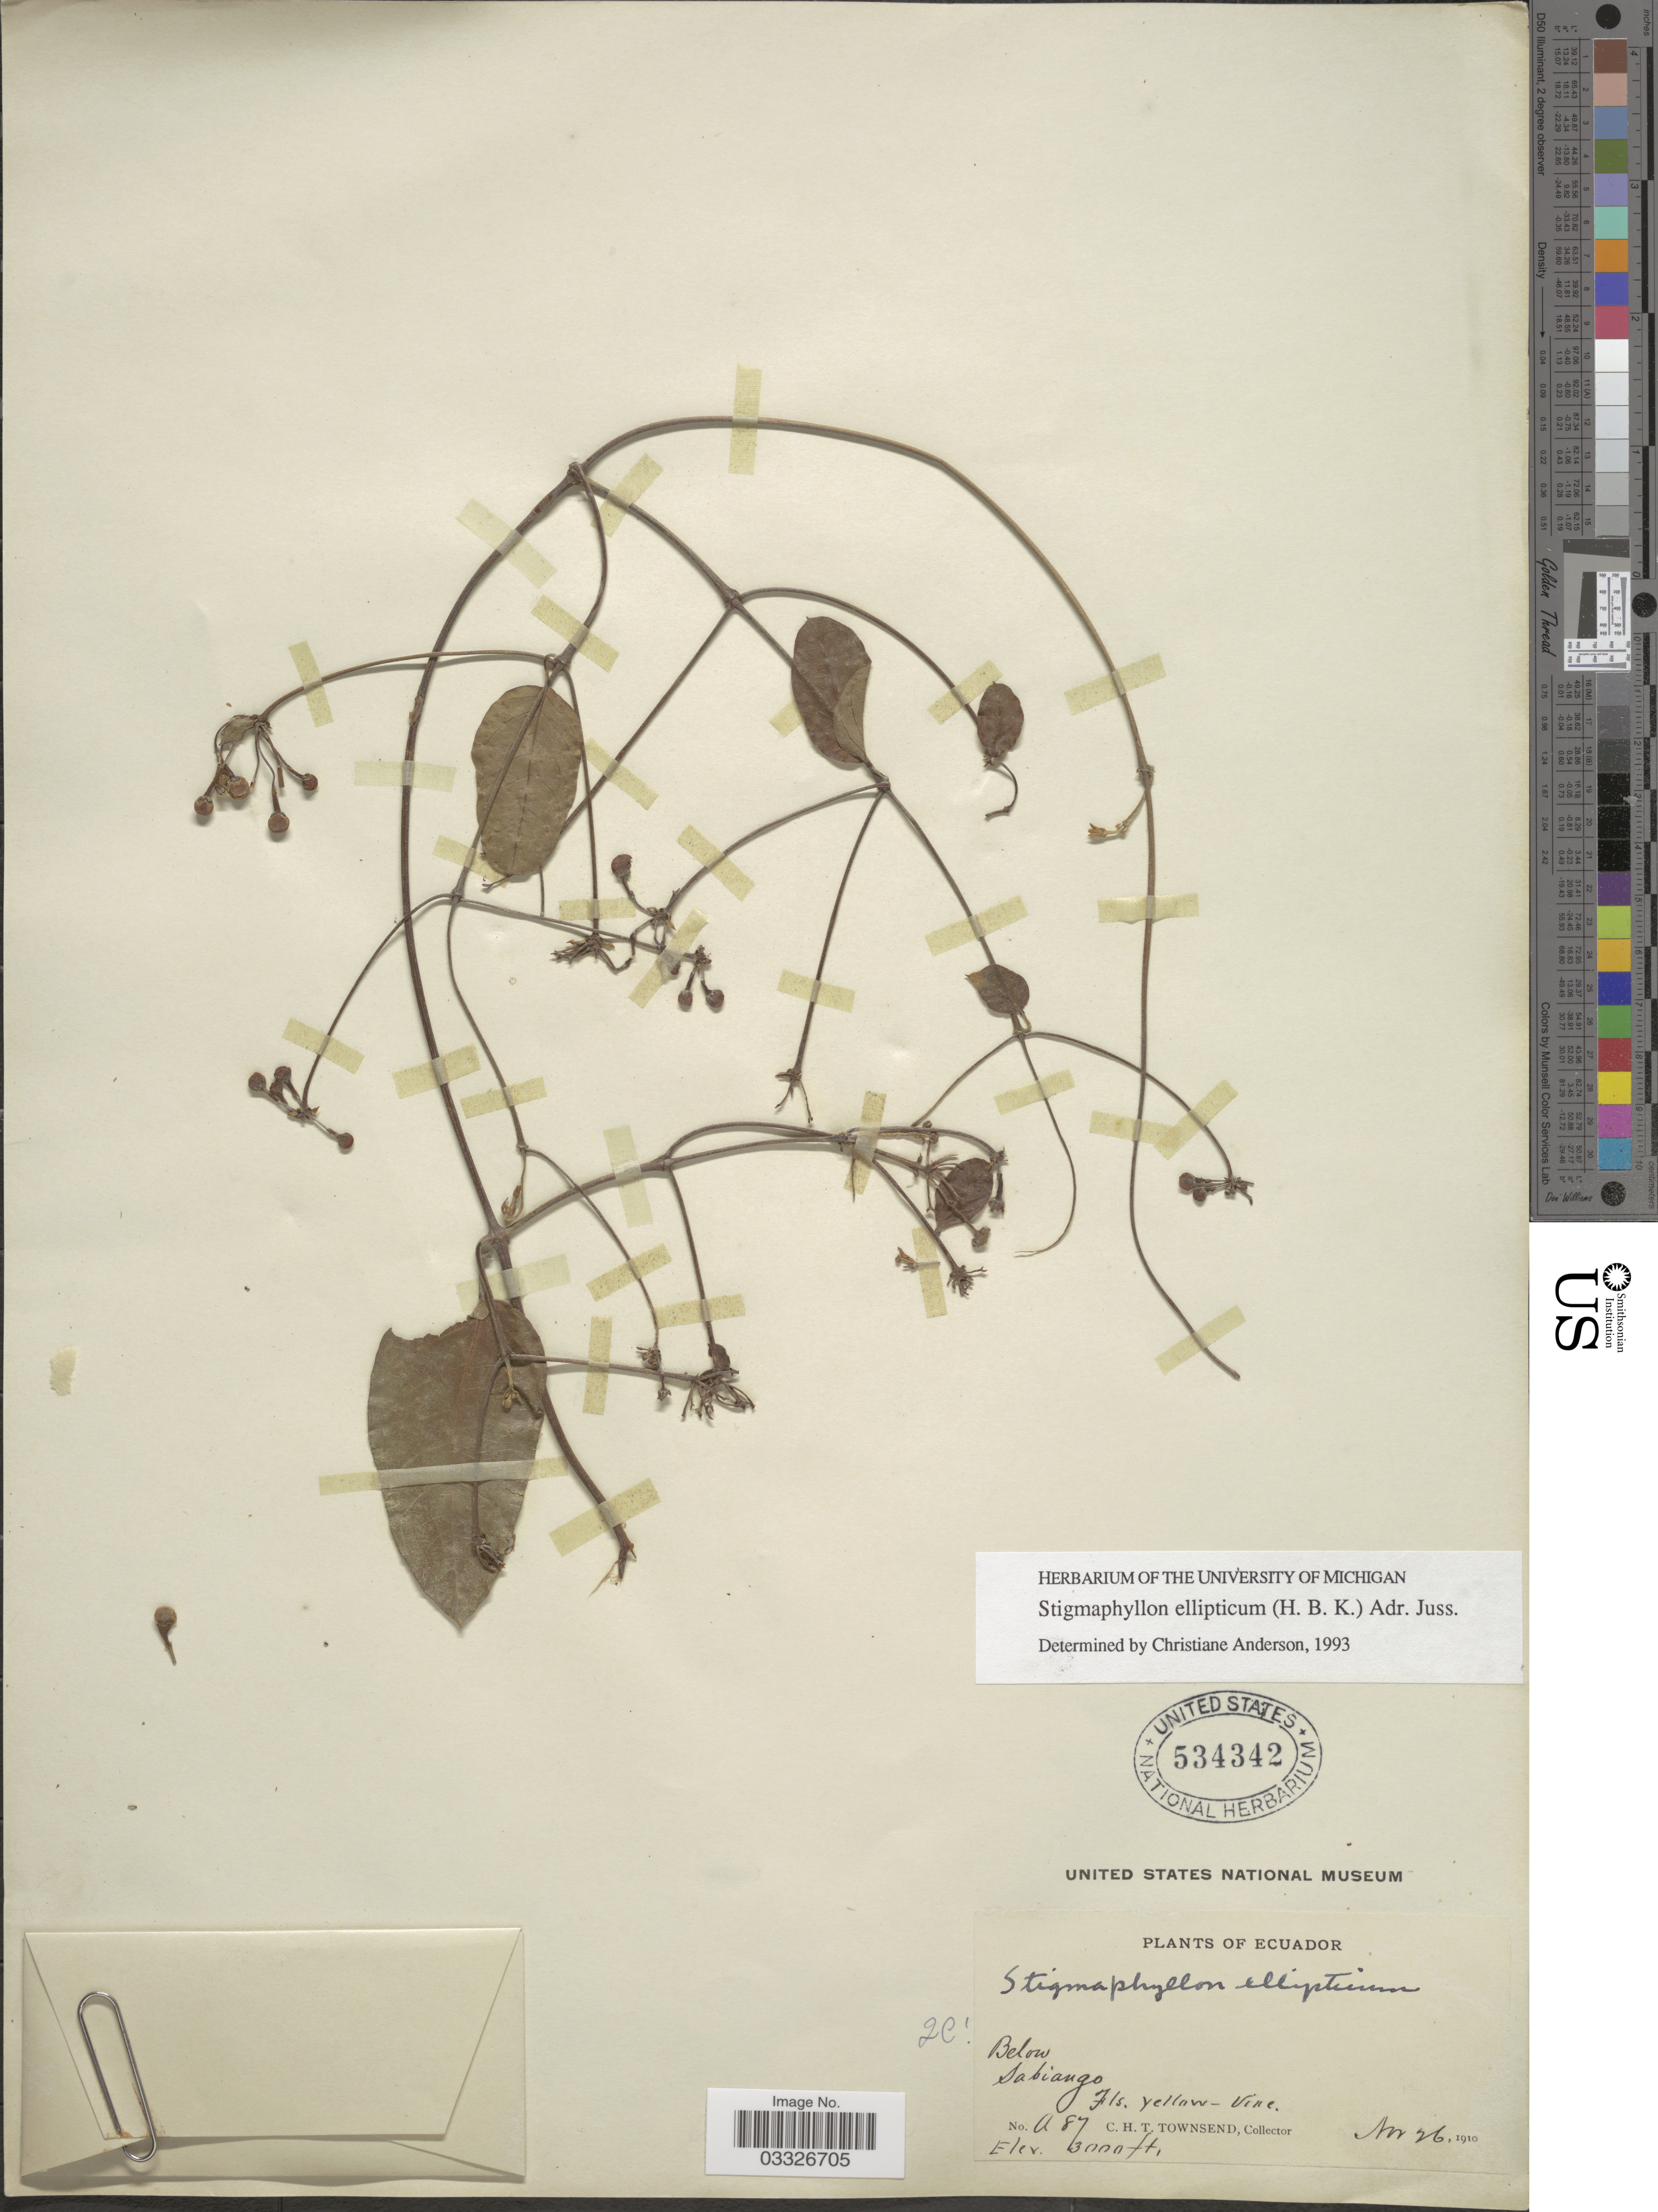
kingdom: Plantae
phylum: Tracheophyta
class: Magnoliopsida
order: Malpighiales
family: Malpighiaceae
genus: Stigmaphyllon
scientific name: Stigmaphyllon ellipticum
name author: (Kunth) A. Juss.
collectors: C. H. T. Townsend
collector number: A87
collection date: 1910-11-26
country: Ecuador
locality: Below Sabiango.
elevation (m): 914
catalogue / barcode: US 534342